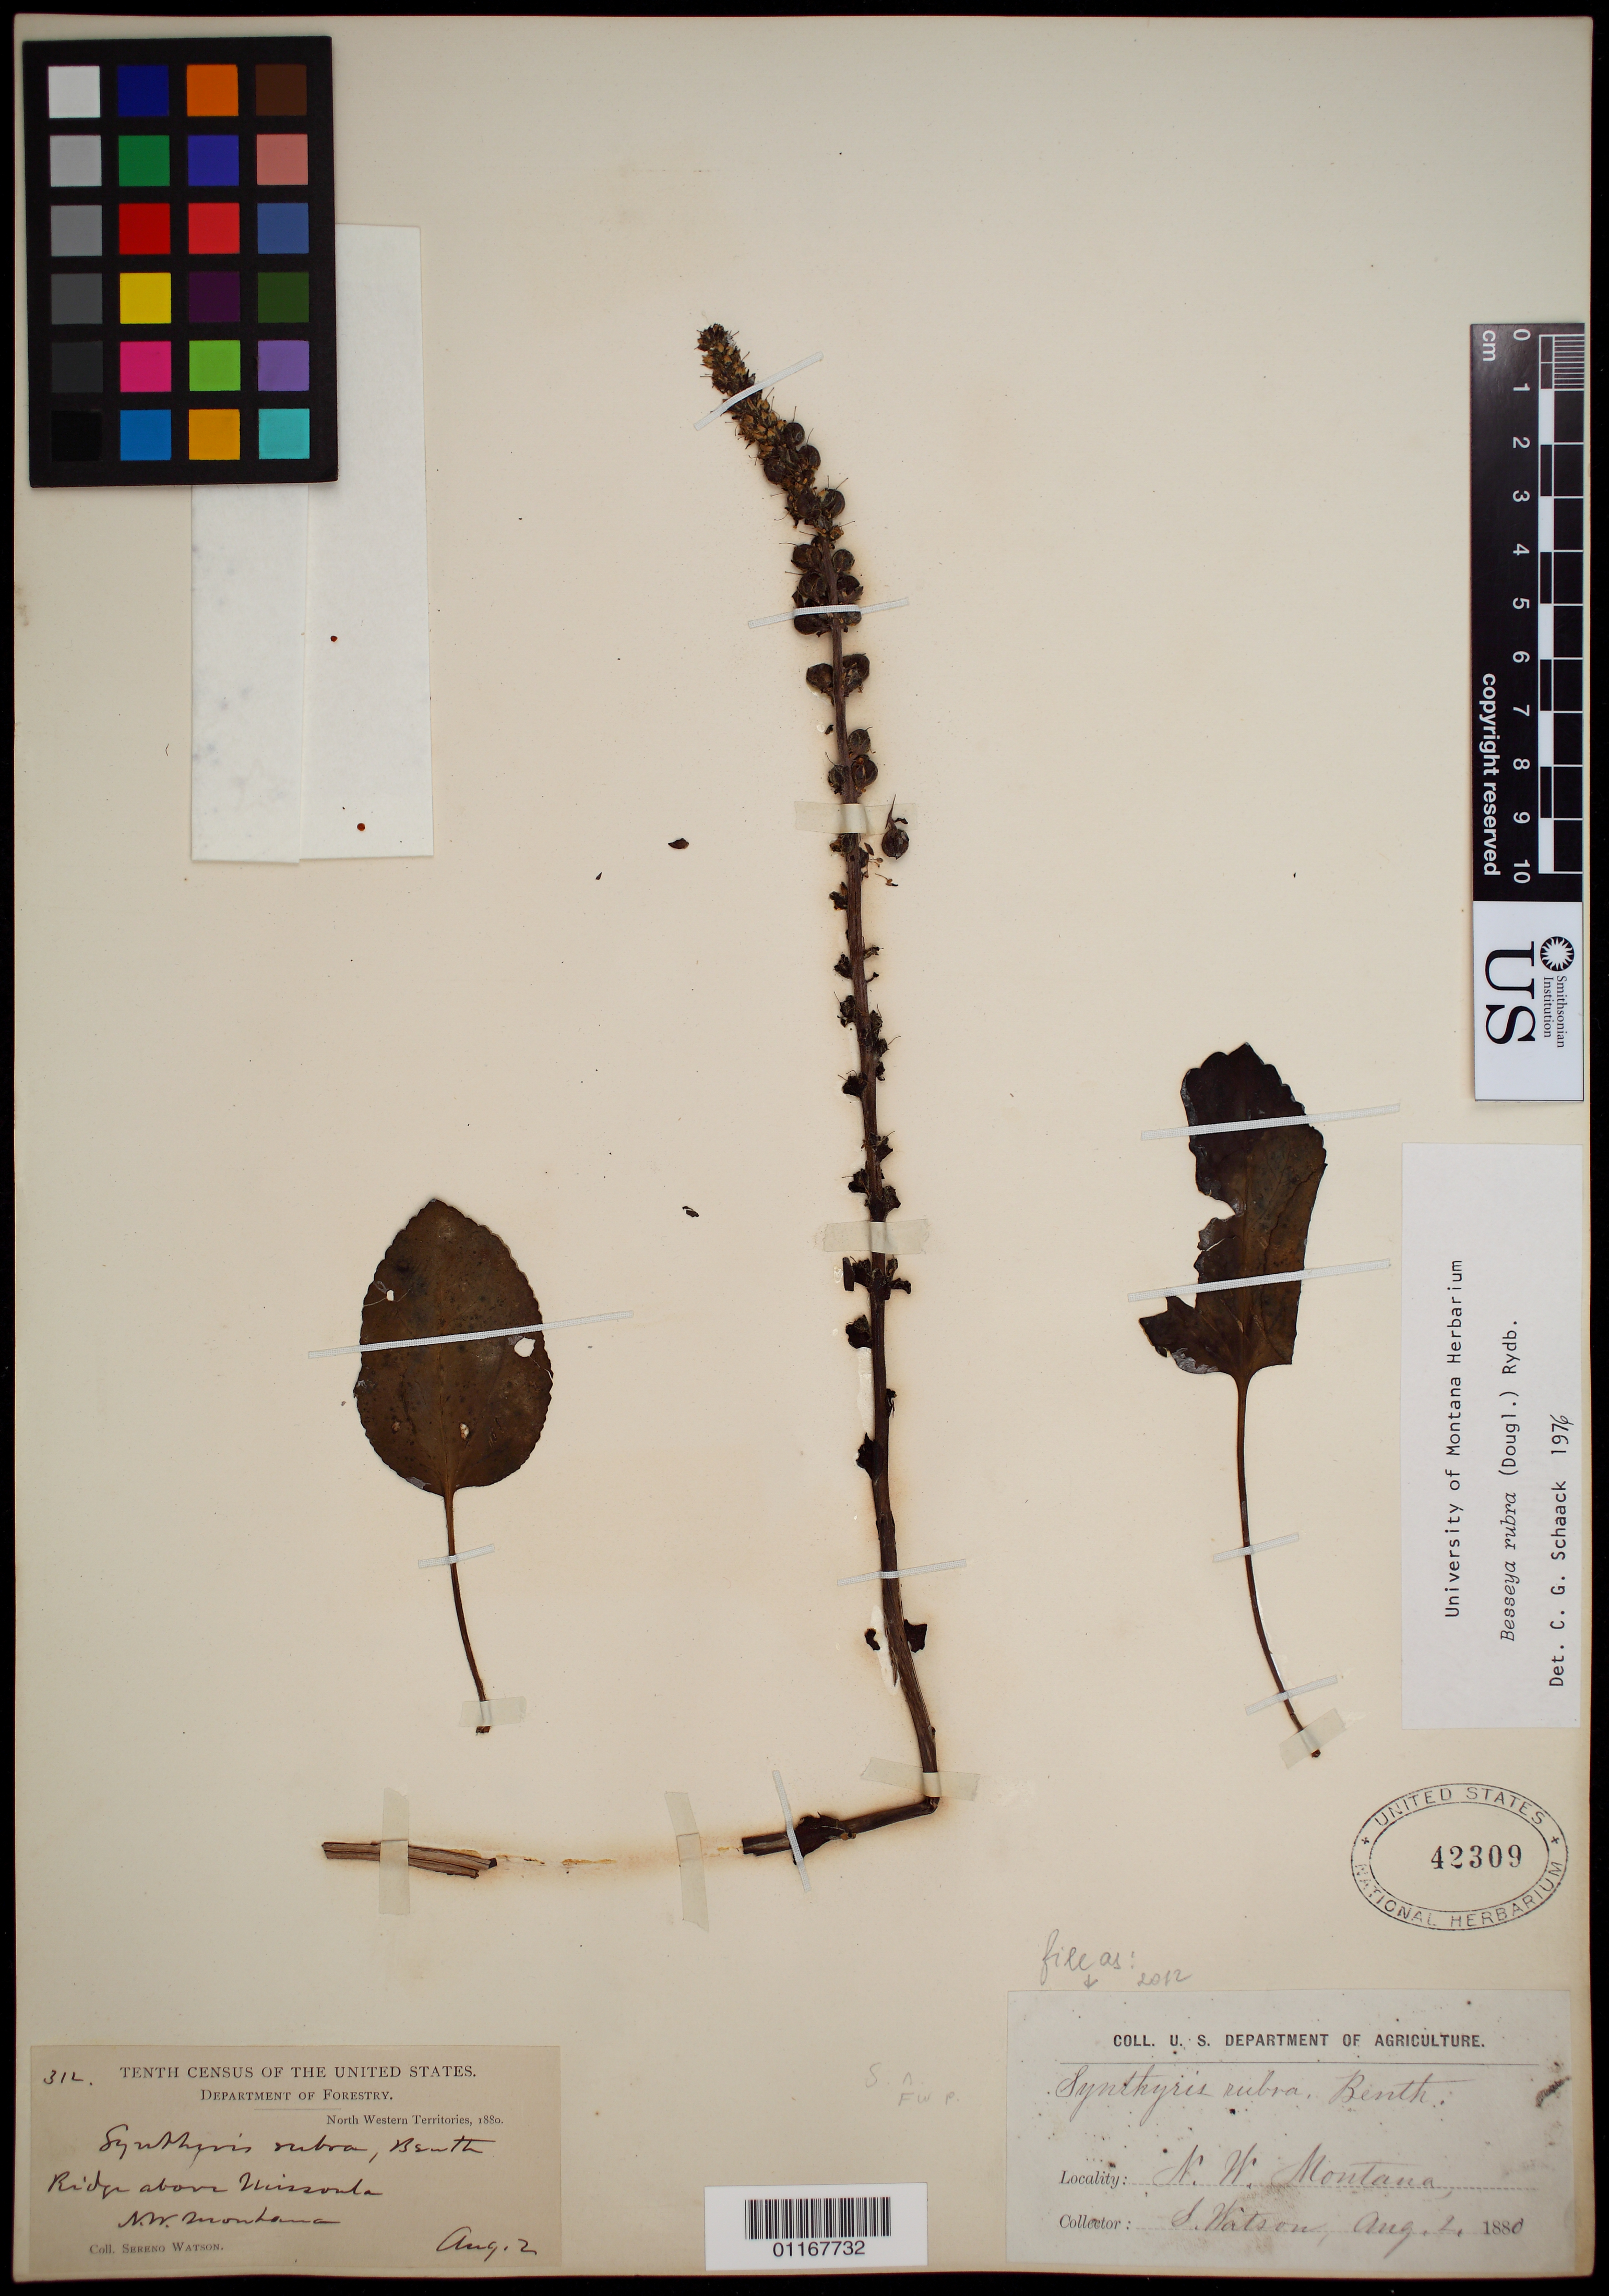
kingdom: Plantae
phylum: Tracheophyta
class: Magnoliopsida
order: Lamiales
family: Plantaginaceae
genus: Synthyris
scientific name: Synthyris rubra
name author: (Douglas ex Hook.) Benth.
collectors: S. Watson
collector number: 312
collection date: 1880-08-02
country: United States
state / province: Montana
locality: Missoula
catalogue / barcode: US 42309